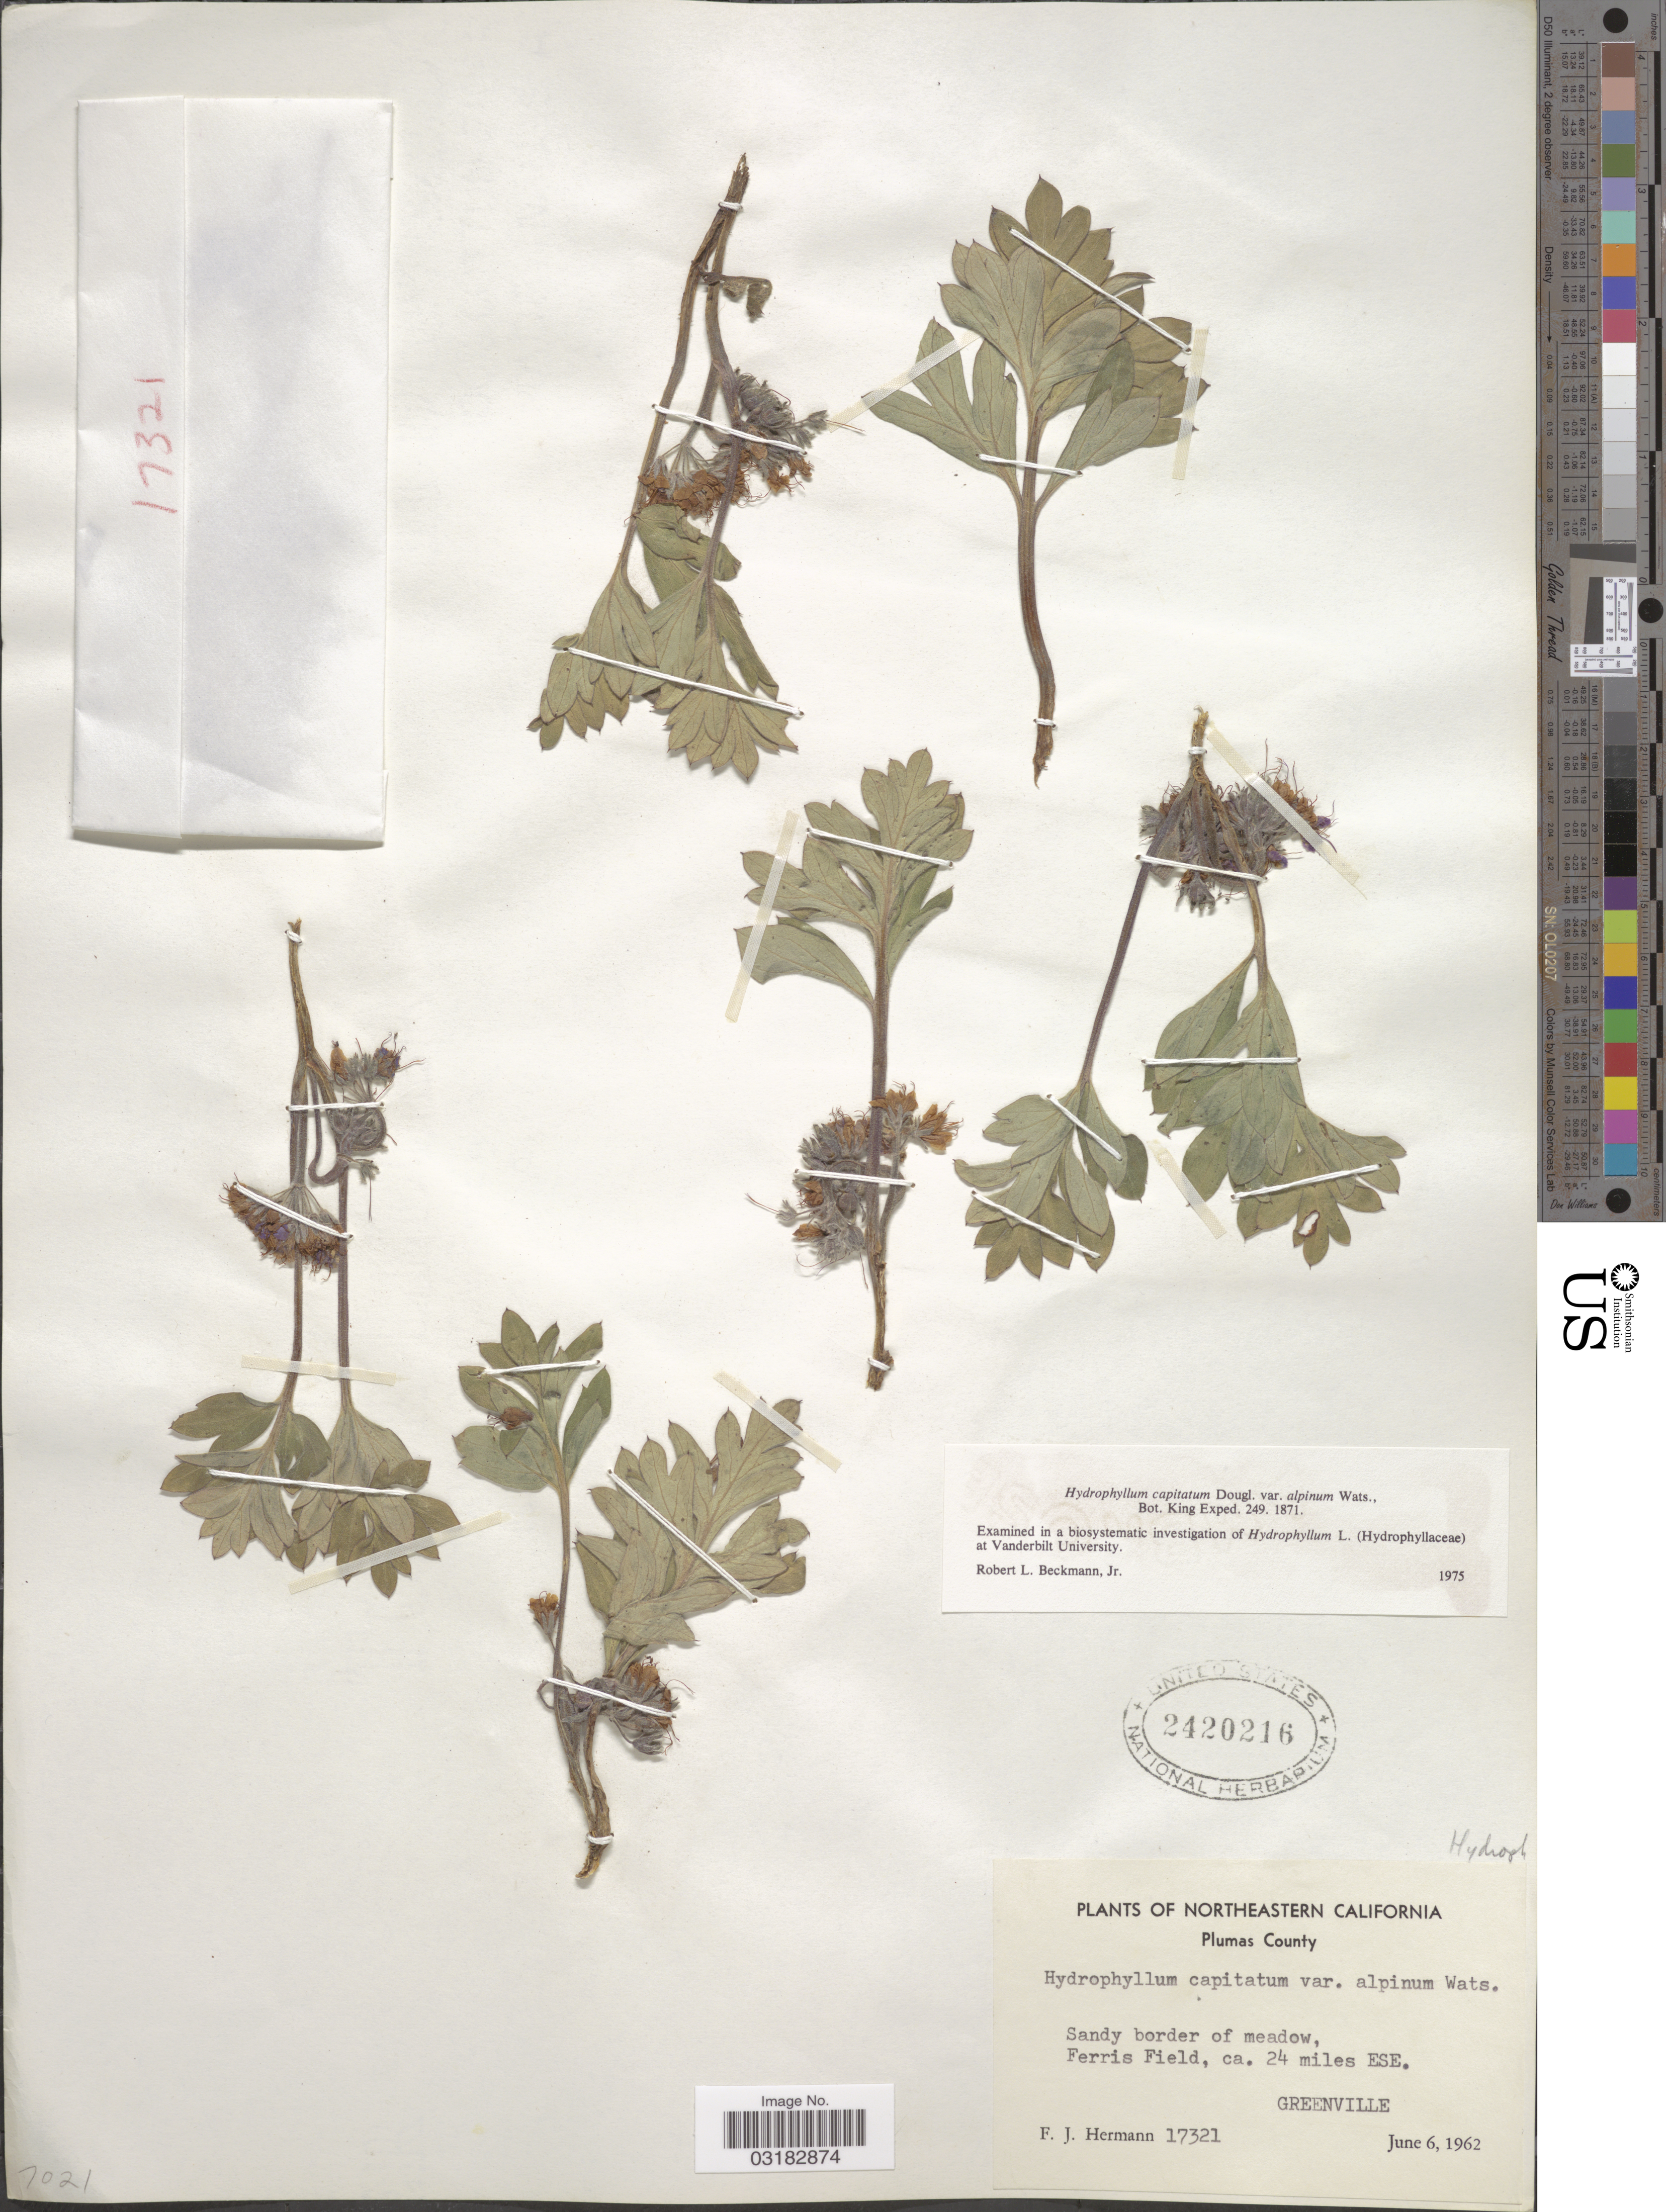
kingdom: Plantae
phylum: Tracheophyta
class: Magnoliopsida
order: Boraginales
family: Hydrophyllaceae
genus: Hydrophyllum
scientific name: Hydrophyllum capitatum var. alpinum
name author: S. Watson in C. King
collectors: F. J. Hermann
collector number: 17321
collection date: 1962-06-06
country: United States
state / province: California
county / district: Plumas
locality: Northeastern California. Plumas County. Sandy border of meadow, Ferris Field, ca. 24 miles ESE. Greenville.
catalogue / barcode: US 2420216